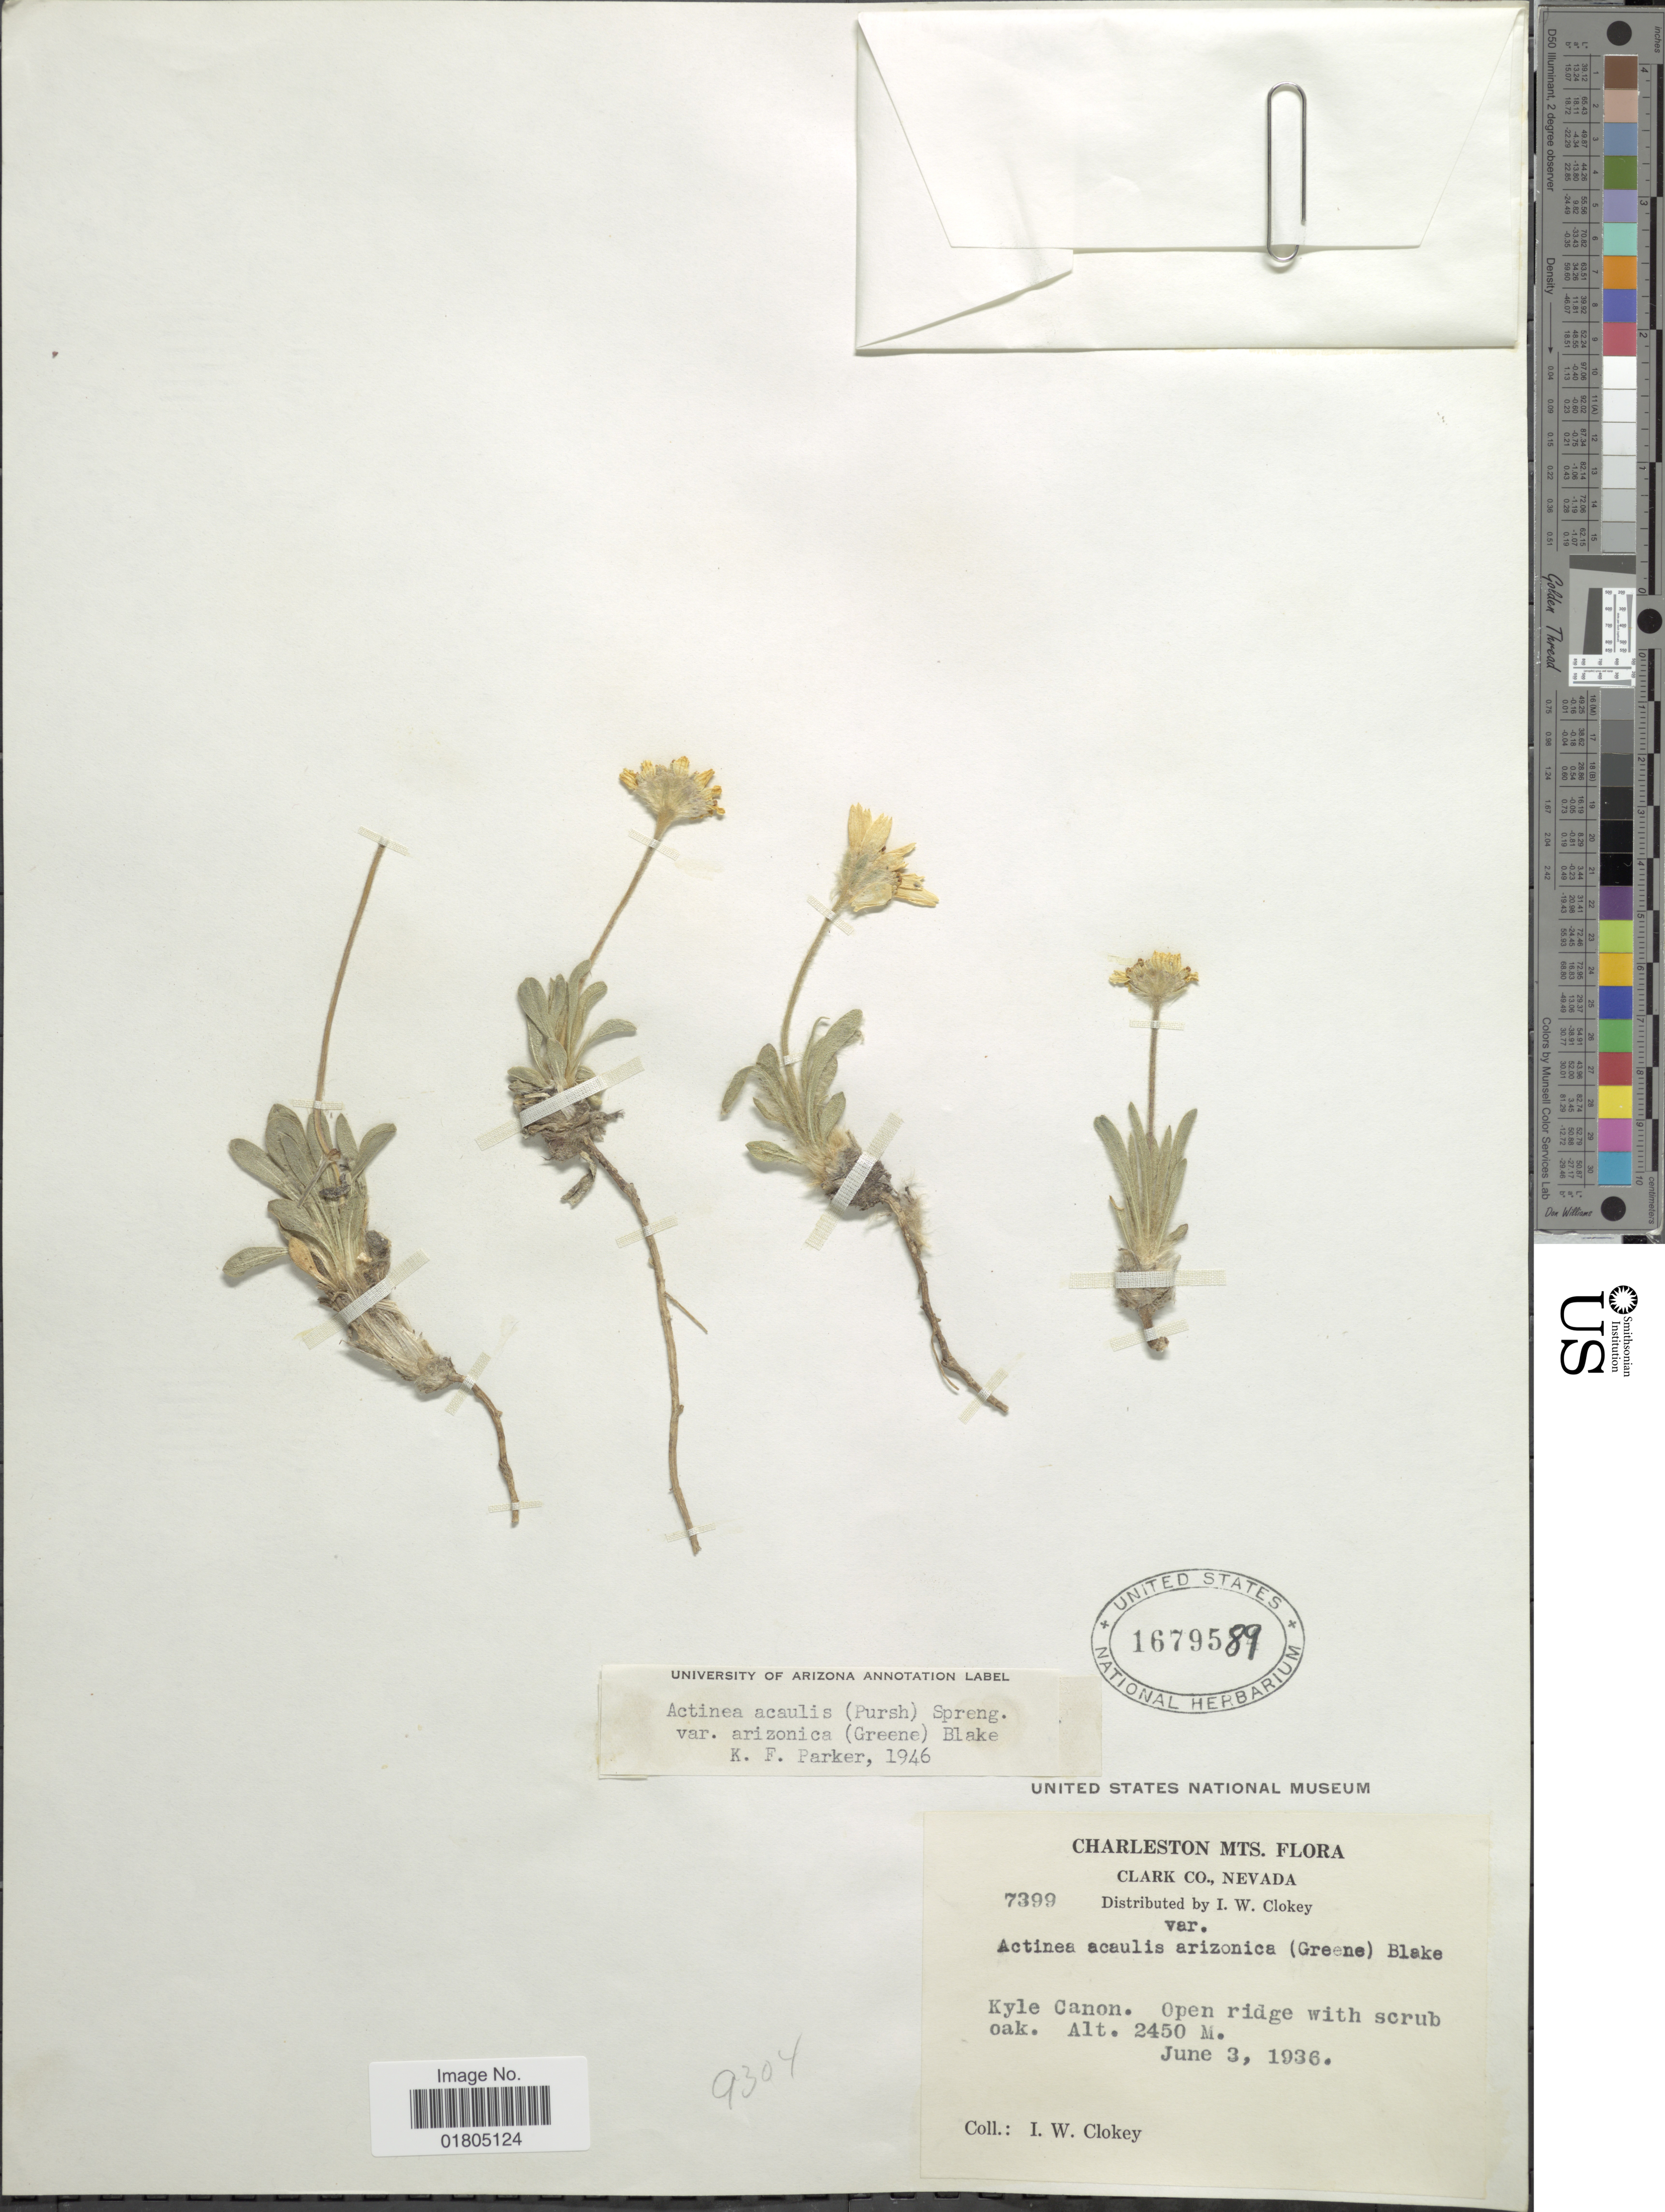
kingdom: Plantae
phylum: Tracheophyta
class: Magnoliopsida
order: Asterales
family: Asteraceae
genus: Actinea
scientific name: Actinea acaulis var. arizonica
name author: (Greene) S.F. Blake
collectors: I. W. Clokey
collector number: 7399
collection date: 1936-06-03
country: United States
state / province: Nevada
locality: Charleston Mts., Clark Co., Nevada, Kyle Canon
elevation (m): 2450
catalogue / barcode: US 1679589